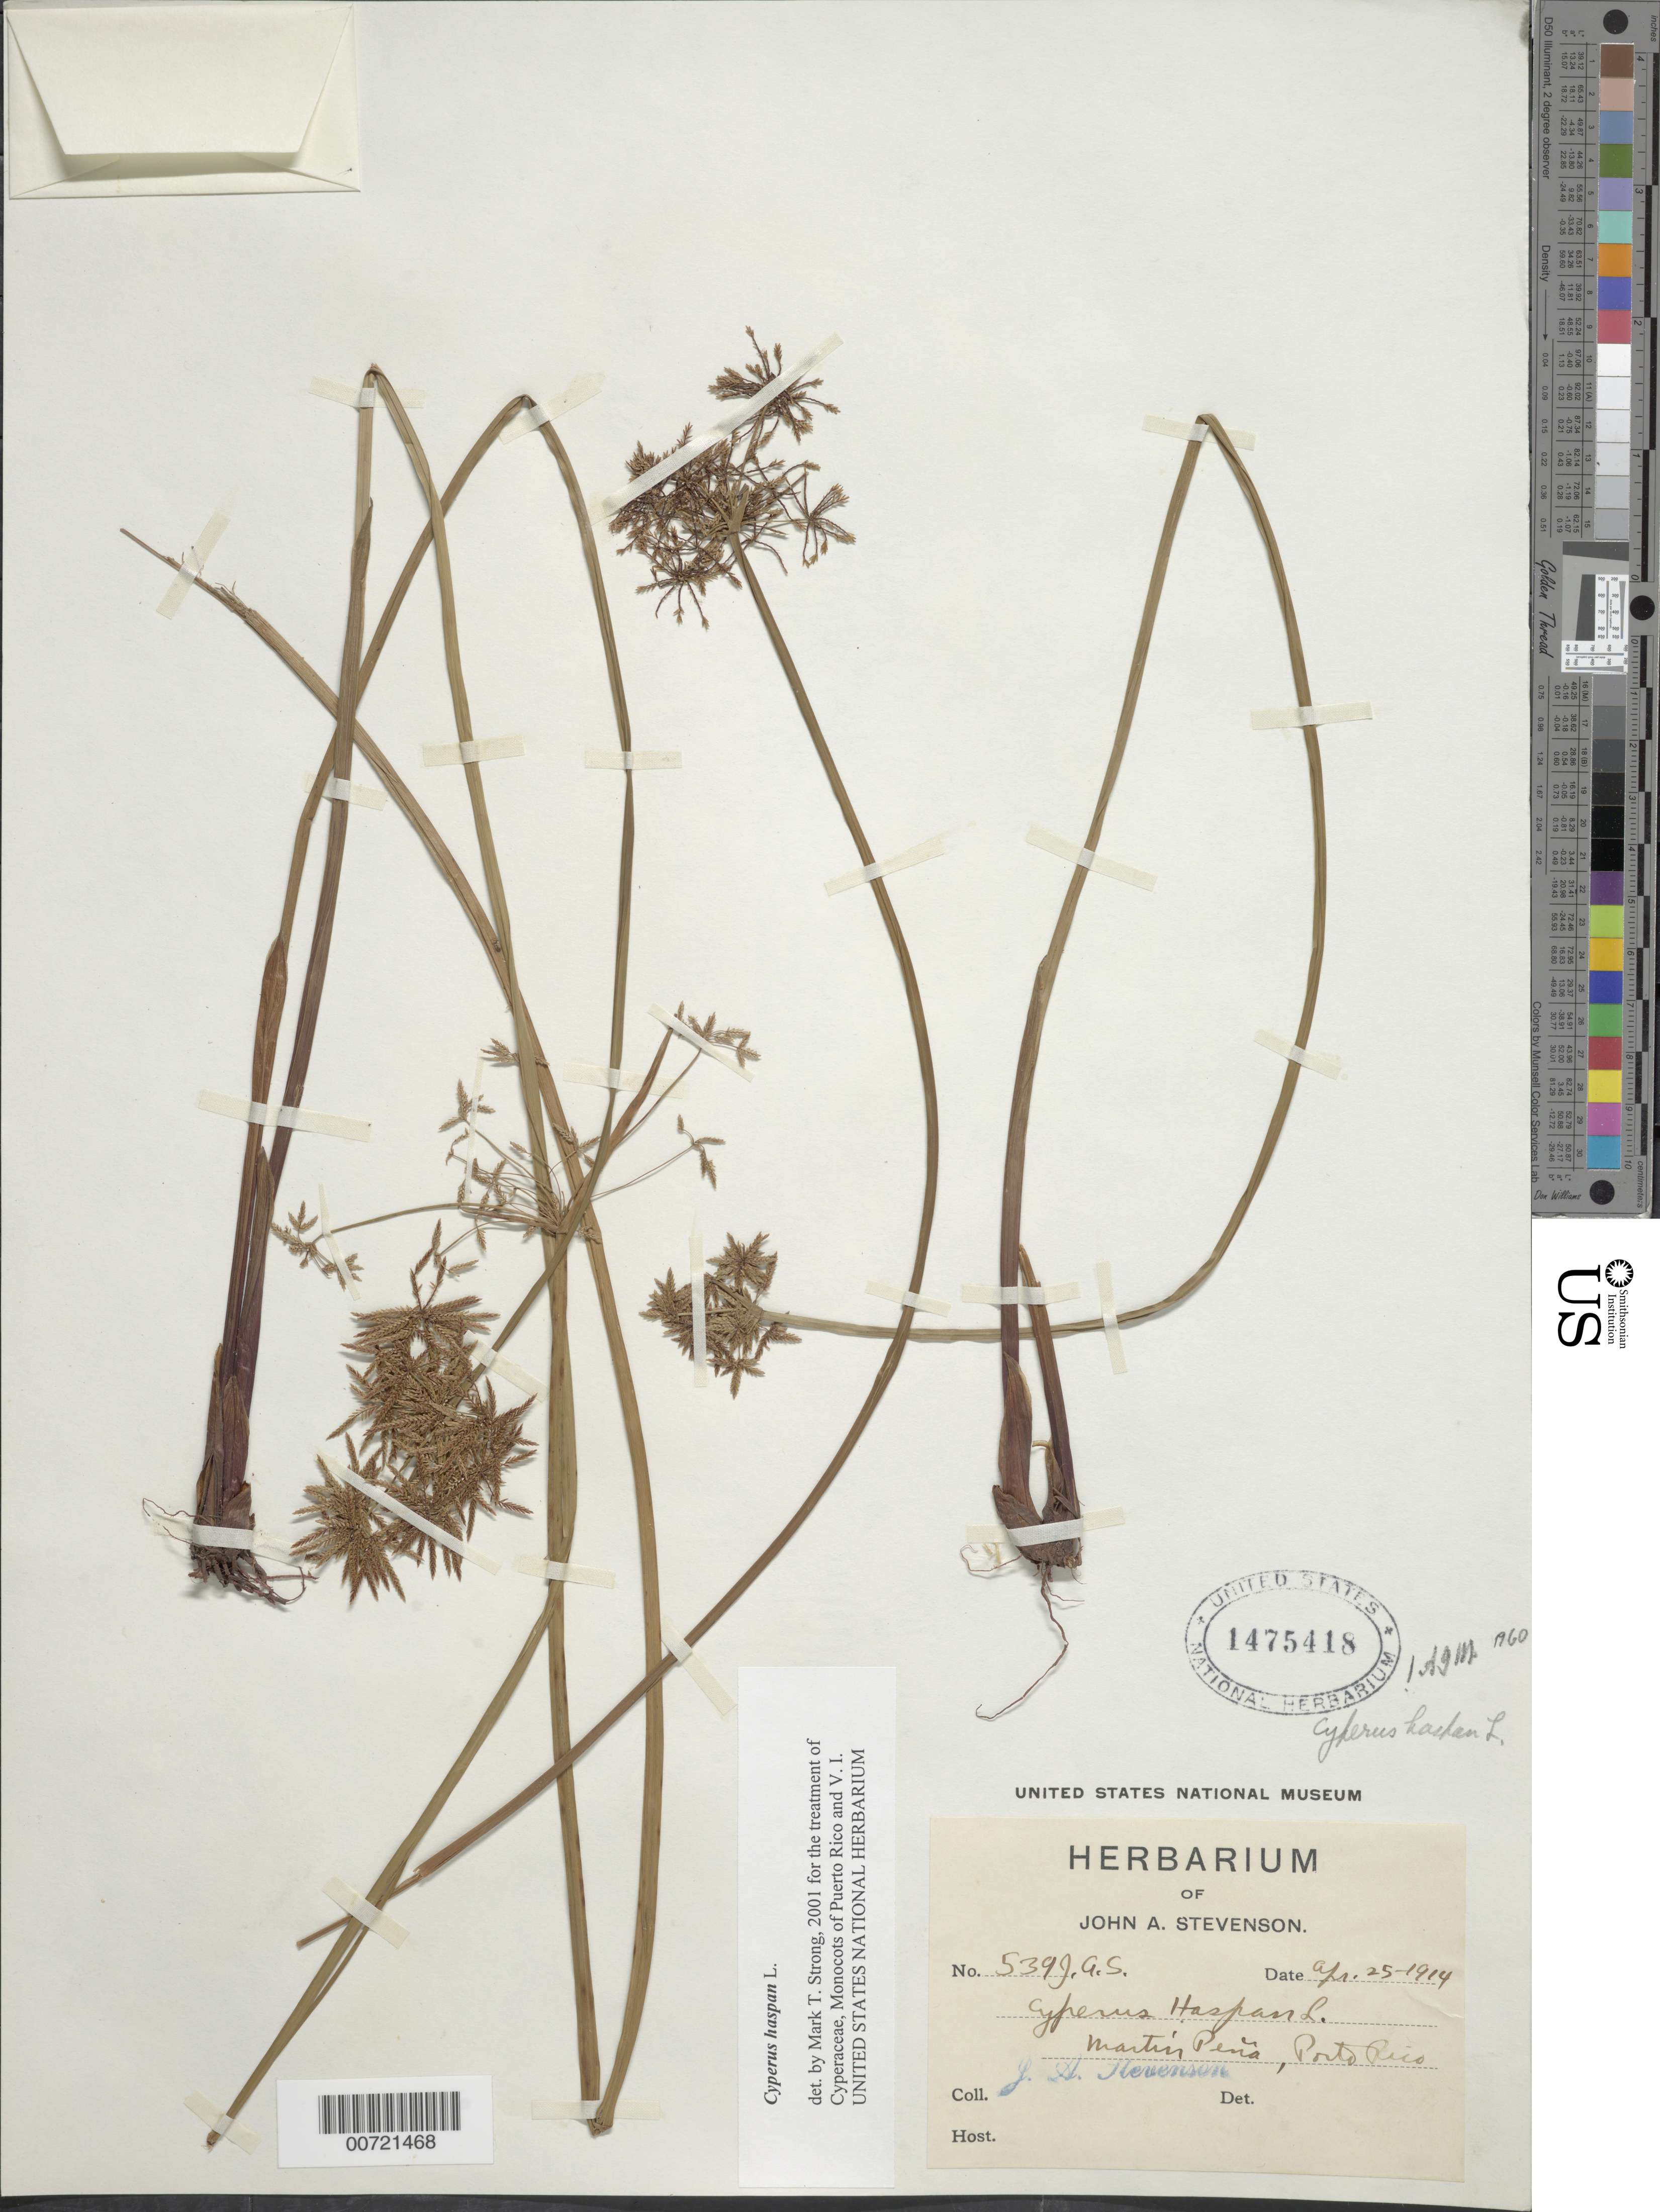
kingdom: Plantae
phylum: Tracheophyta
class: Liliopsida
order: Poales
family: Cyperaceae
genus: Cyperus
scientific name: Cyperus haspan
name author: L.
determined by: Strong, M. T., (US), Smithsonian Institution - National Museum of Natural History (UNITED STATES)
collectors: J. Stevenson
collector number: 539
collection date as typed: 25 Apr 1914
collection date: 1914-04-25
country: Puerto Rico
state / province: San Juan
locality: Martín Peña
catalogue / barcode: US 1475418